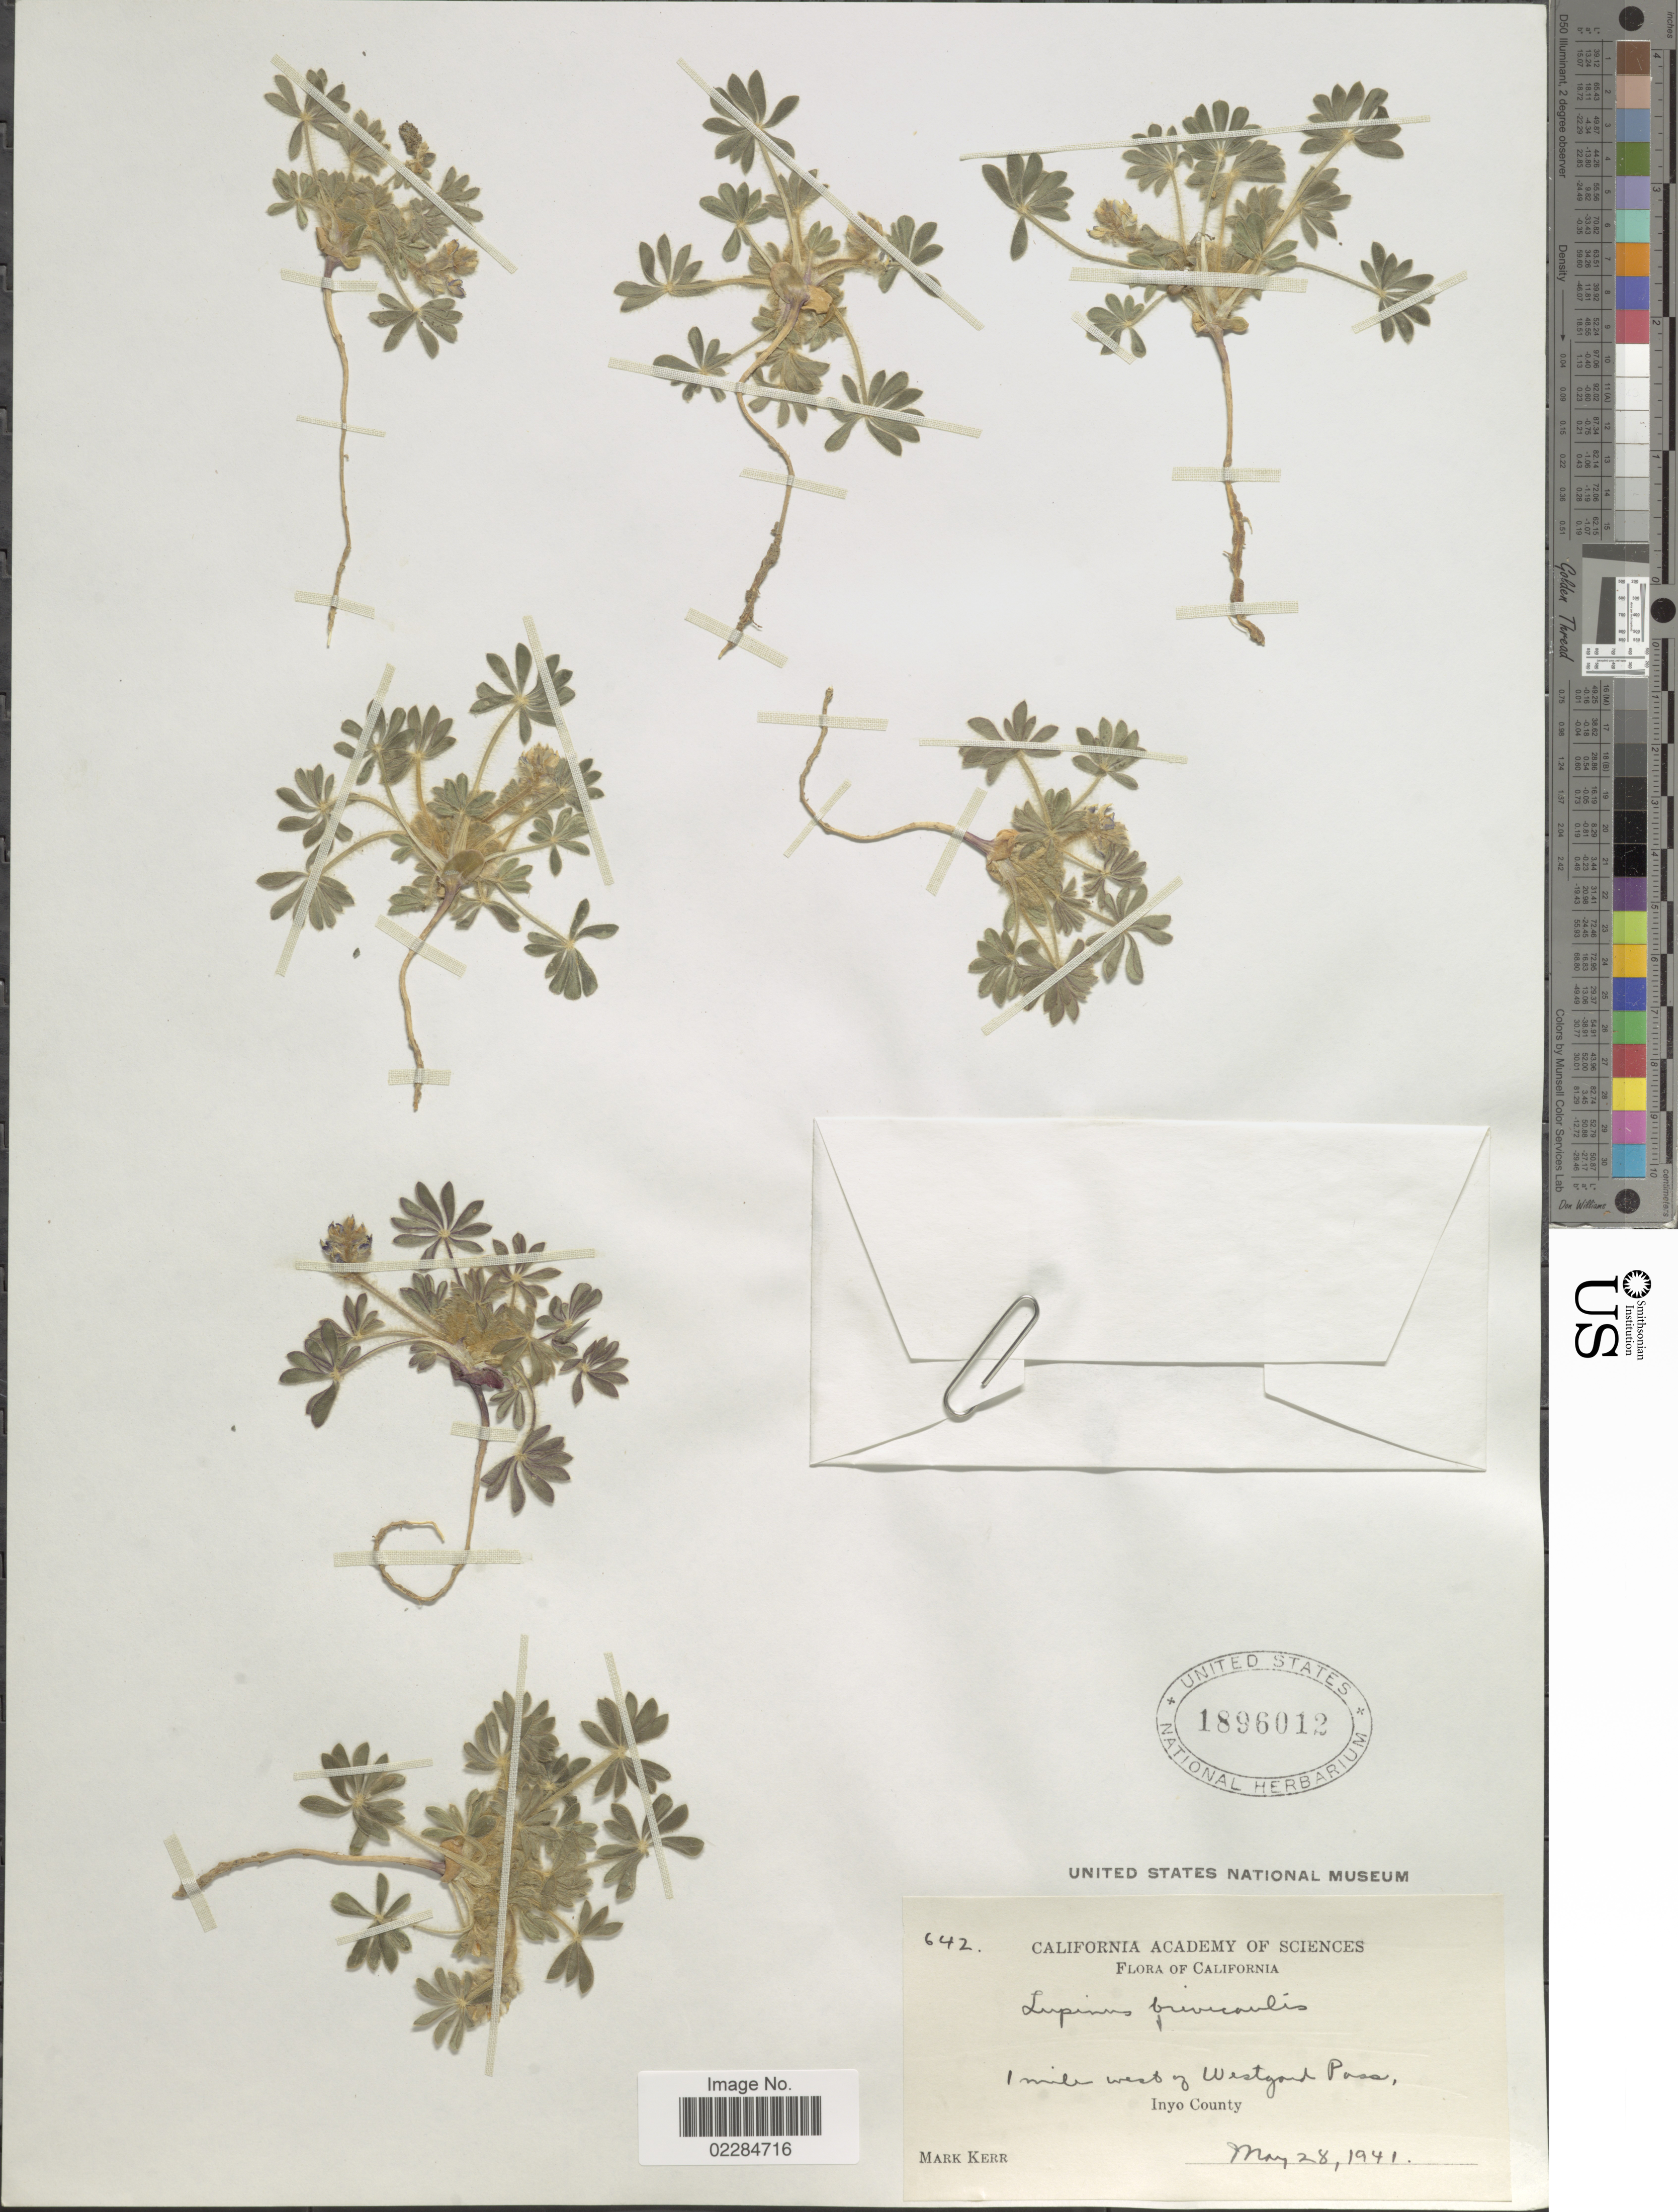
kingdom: Plantae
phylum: Tracheophyta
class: Magnoliopsida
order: Fabales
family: Fabaceae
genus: Lupinus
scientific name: Lupinus brevicaulis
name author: S. Watson in C. King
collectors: M. Kerr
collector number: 642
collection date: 1941-05-28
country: United States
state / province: California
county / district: Inyo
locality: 1 mile west of Westyard Pass, Inyo County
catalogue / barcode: US 1896012